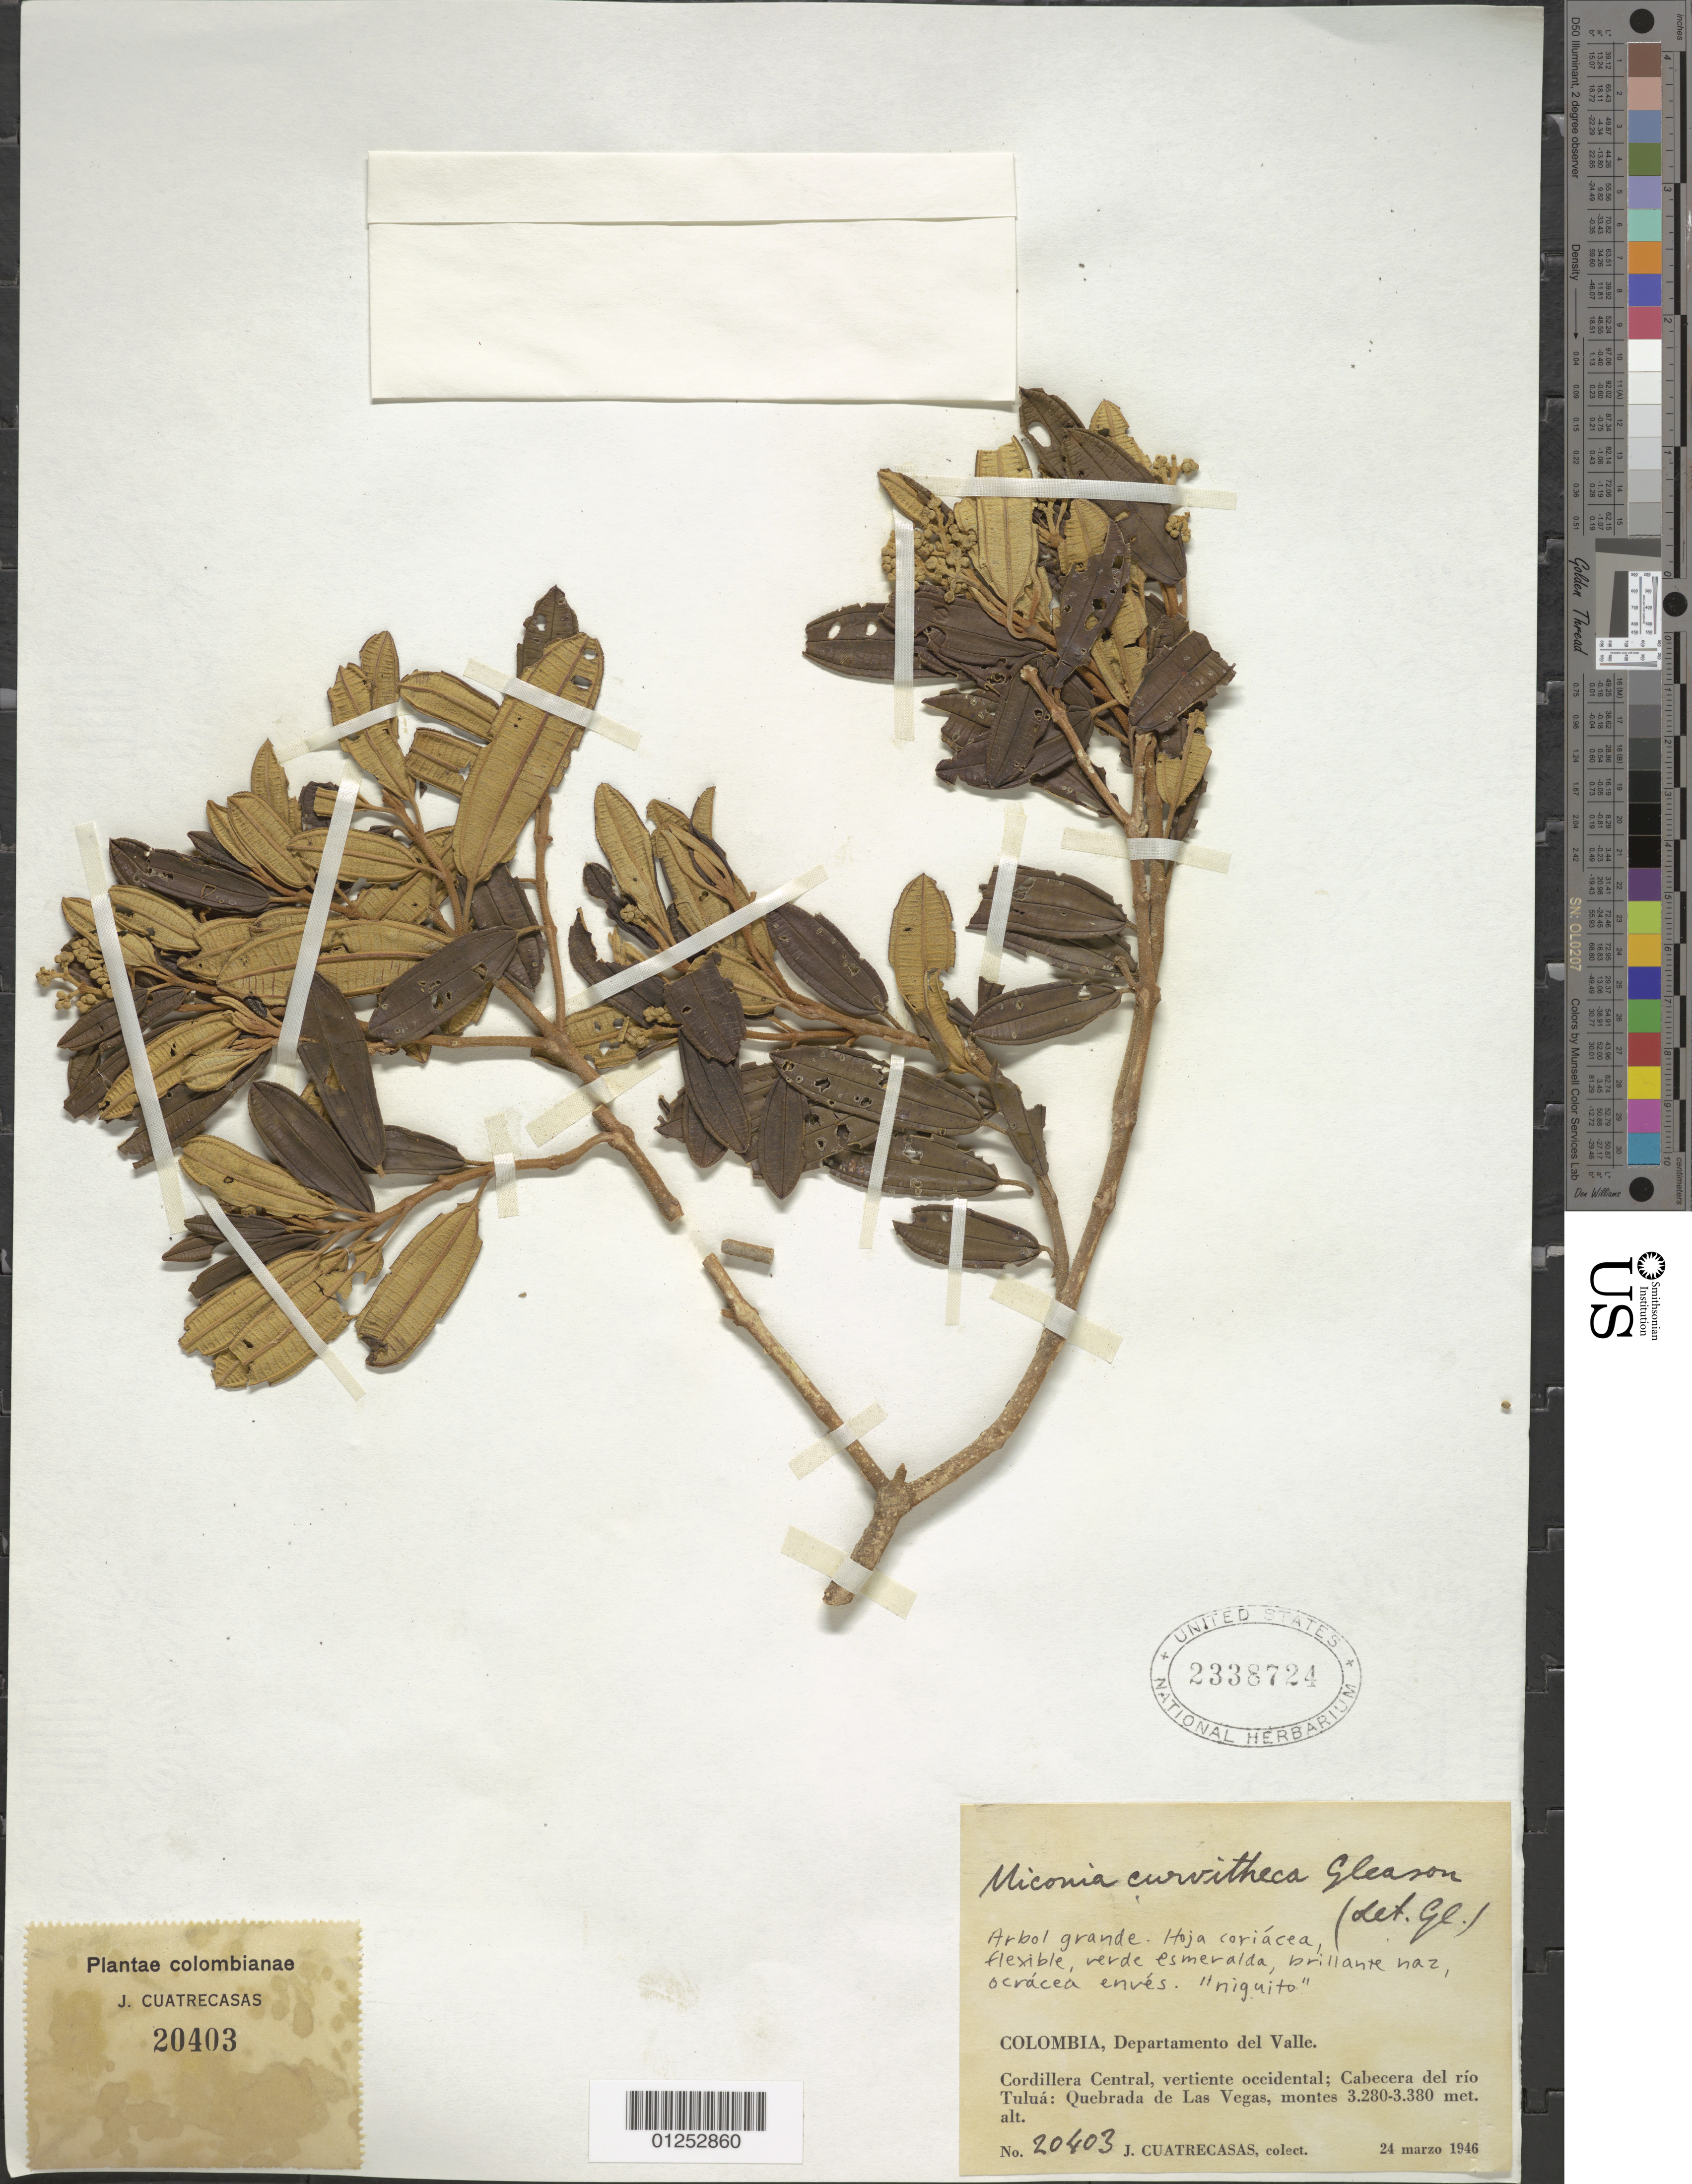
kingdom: Plantae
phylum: Tracheophyta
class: Magnoliopsida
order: Myrtales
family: Melastomataceae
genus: Miconia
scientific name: Miconia curvitheca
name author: Posada- Herrera & H. Mend.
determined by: Posada- Herrera, F. M.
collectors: J. Cuatrecasas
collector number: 20403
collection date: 1946-03-24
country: Colombia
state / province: Valle del Cauca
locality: Cordillera Central, vertiente occidental; Cabecera del rio Tulua: Quebrada de Las Vegas, montes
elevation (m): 3280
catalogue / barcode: US 2338724